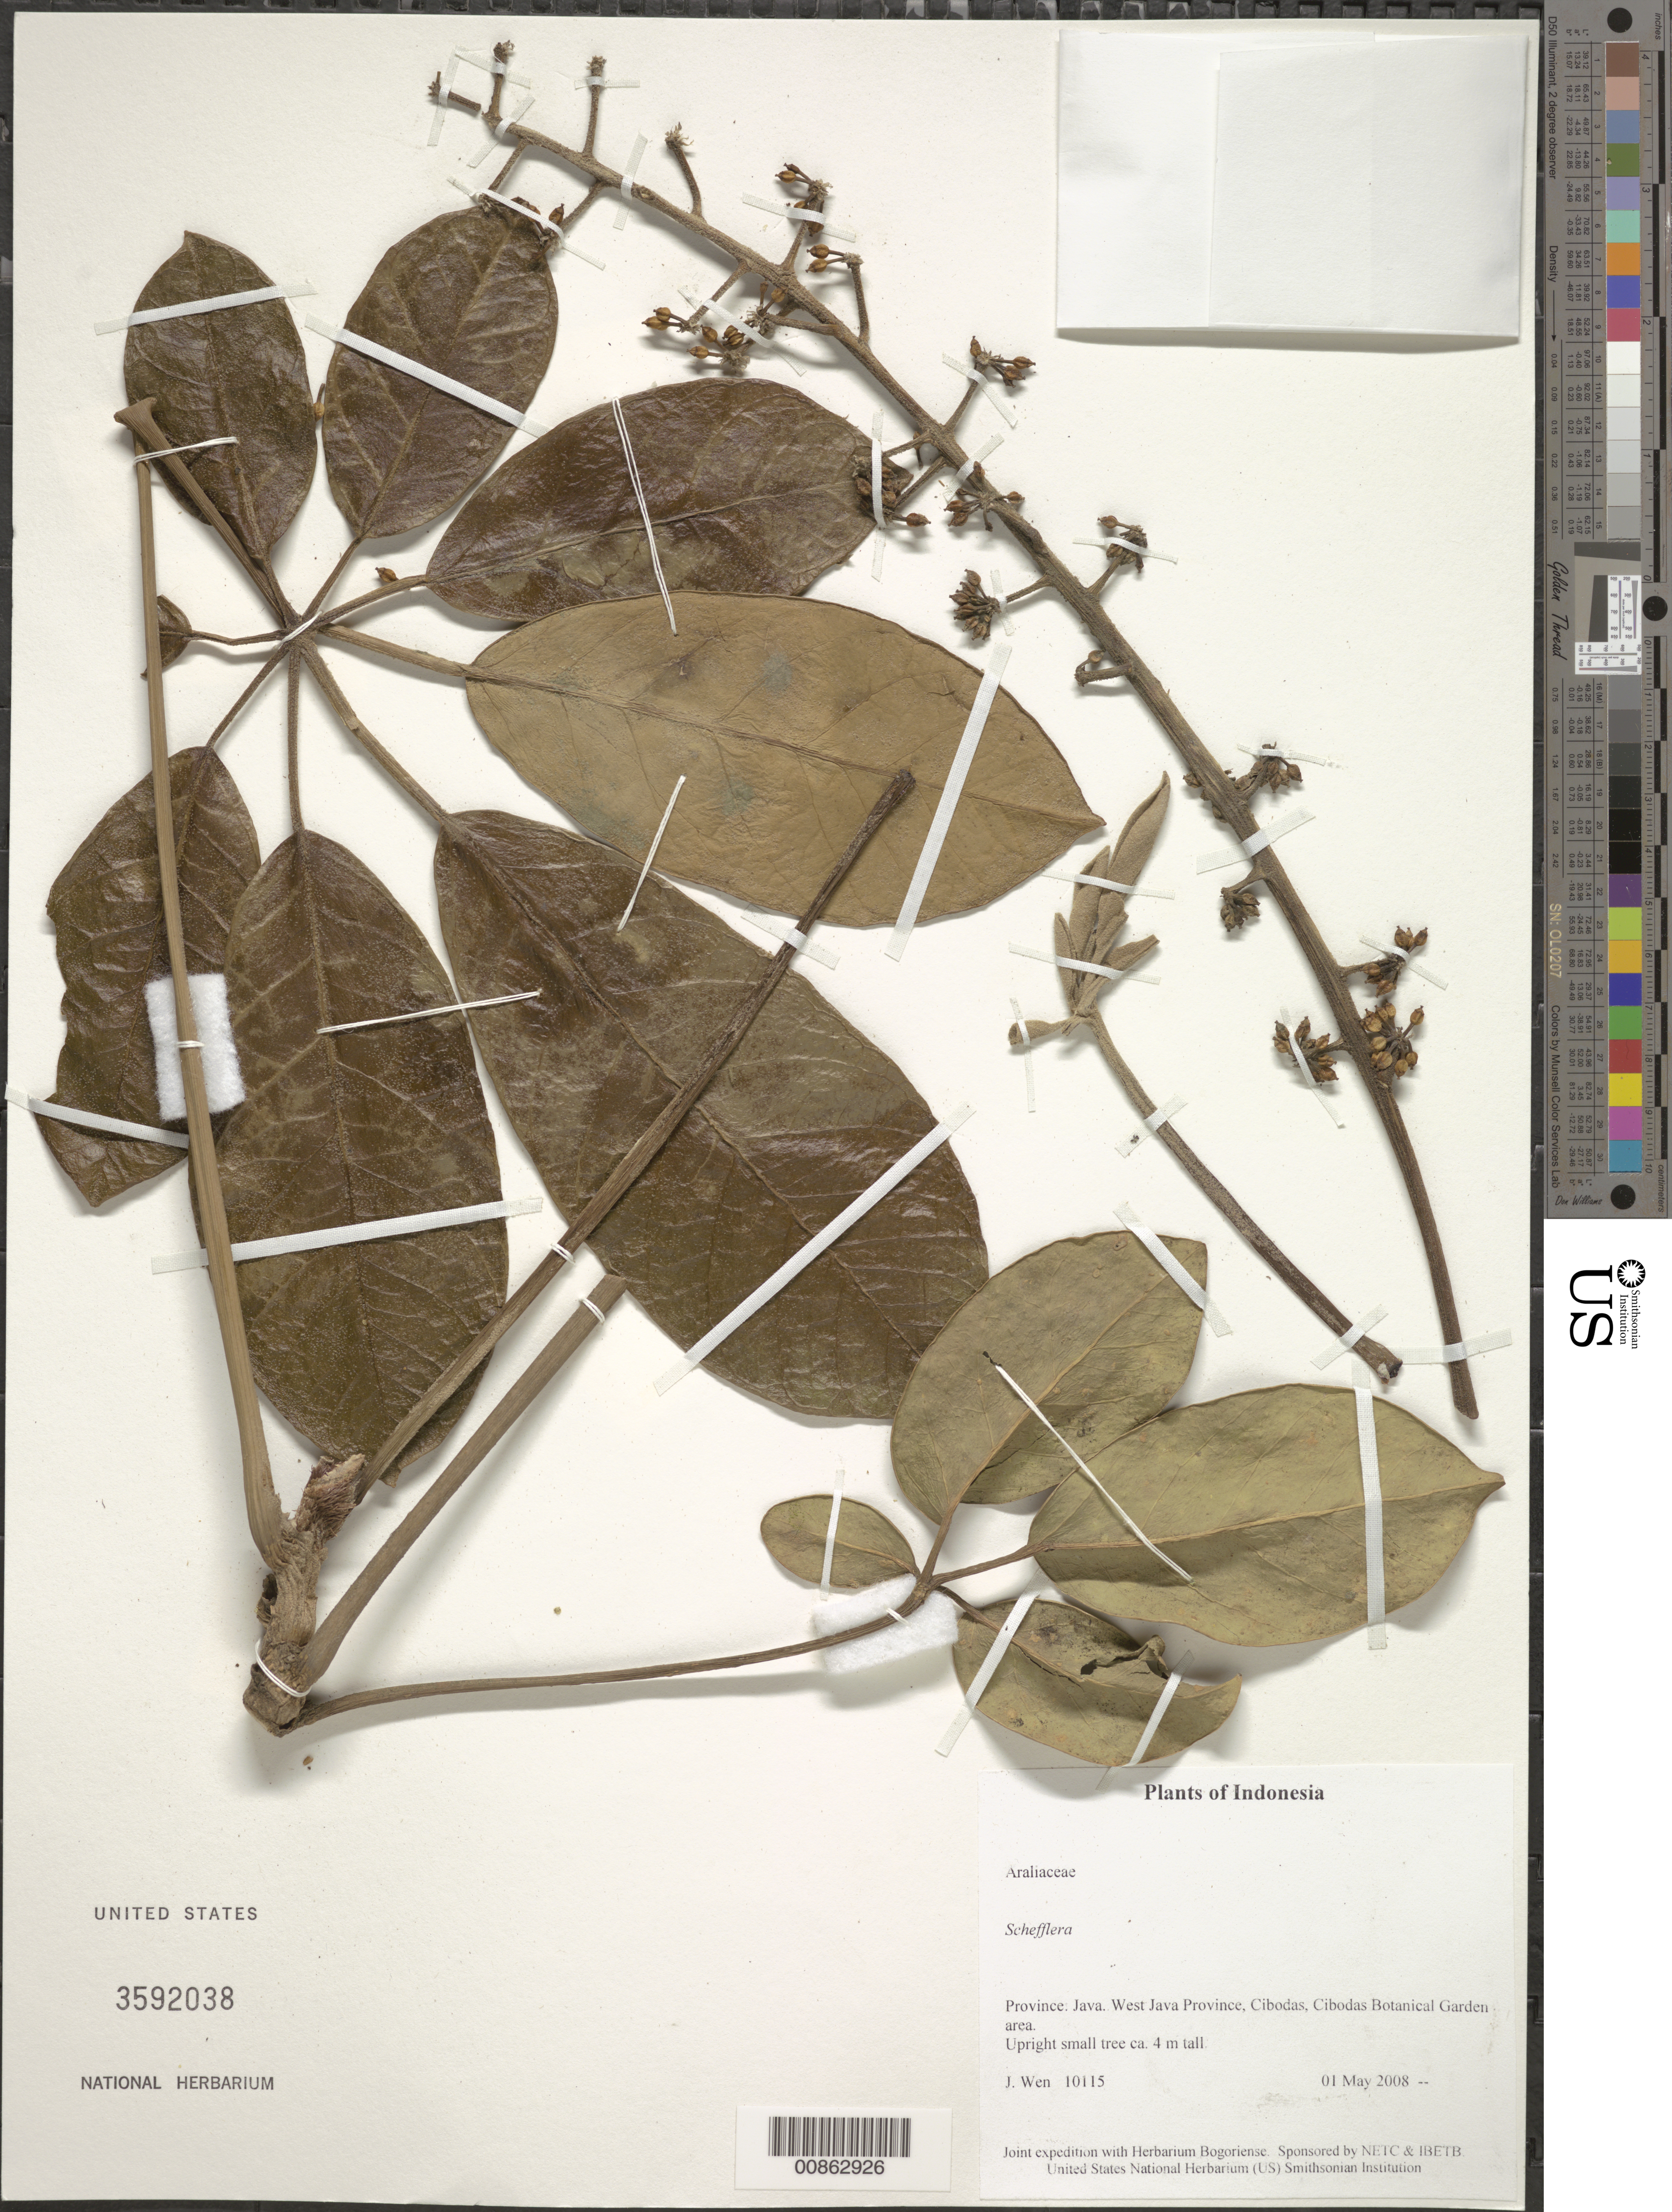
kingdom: Plantae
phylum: Tracheophyta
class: Magnoliopsida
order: Apiales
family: Araliaceae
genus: Schefflera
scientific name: Schefflera sp.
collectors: J. Wen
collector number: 10115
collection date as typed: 01 May 2008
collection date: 2008-05-01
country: Indonesia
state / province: Java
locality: West Java Province, Cibodas, Cibodas Botanical Garden area.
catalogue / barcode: US 3592038